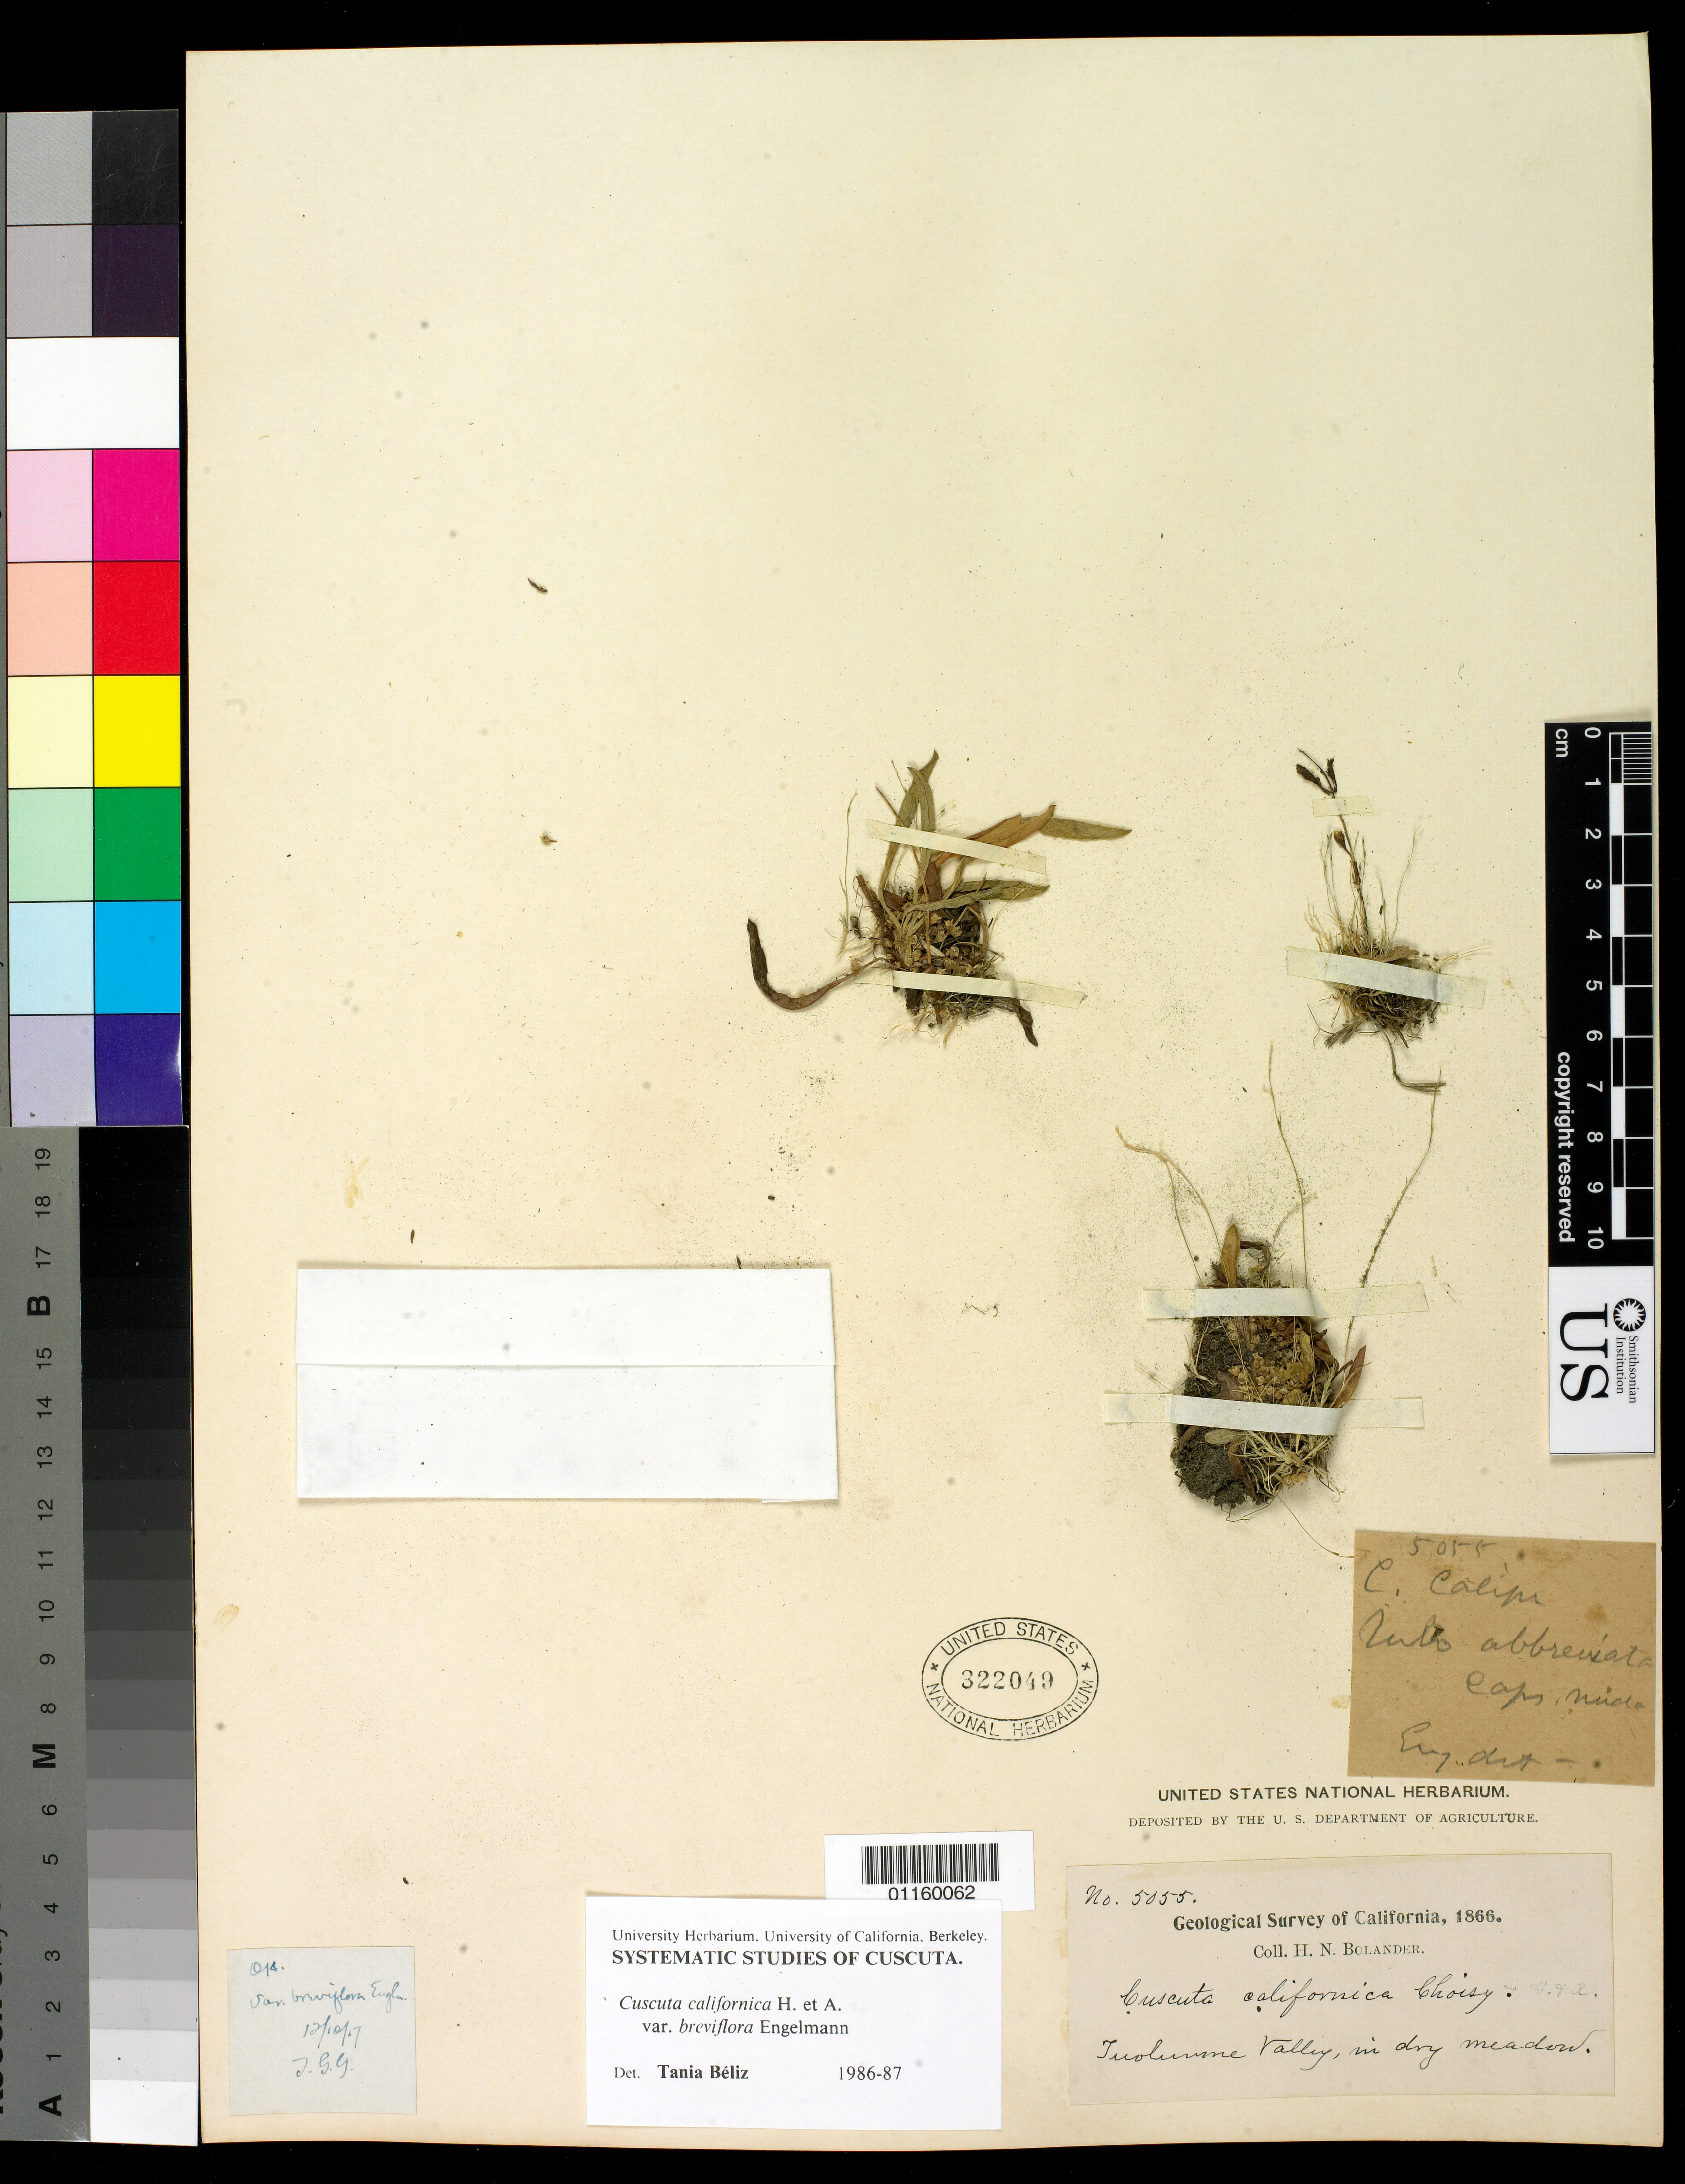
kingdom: Plantae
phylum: Tracheophyta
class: Magnoliopsida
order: Solanales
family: Convolvulaceae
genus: Cuscuta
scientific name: Cuscuta californica var. breviflora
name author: Engelm.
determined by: Béliz, T.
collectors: H. Bolander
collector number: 5055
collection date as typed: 1866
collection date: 1866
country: United States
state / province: California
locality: Tuolunme Valley, in dry meadow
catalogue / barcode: US 322049